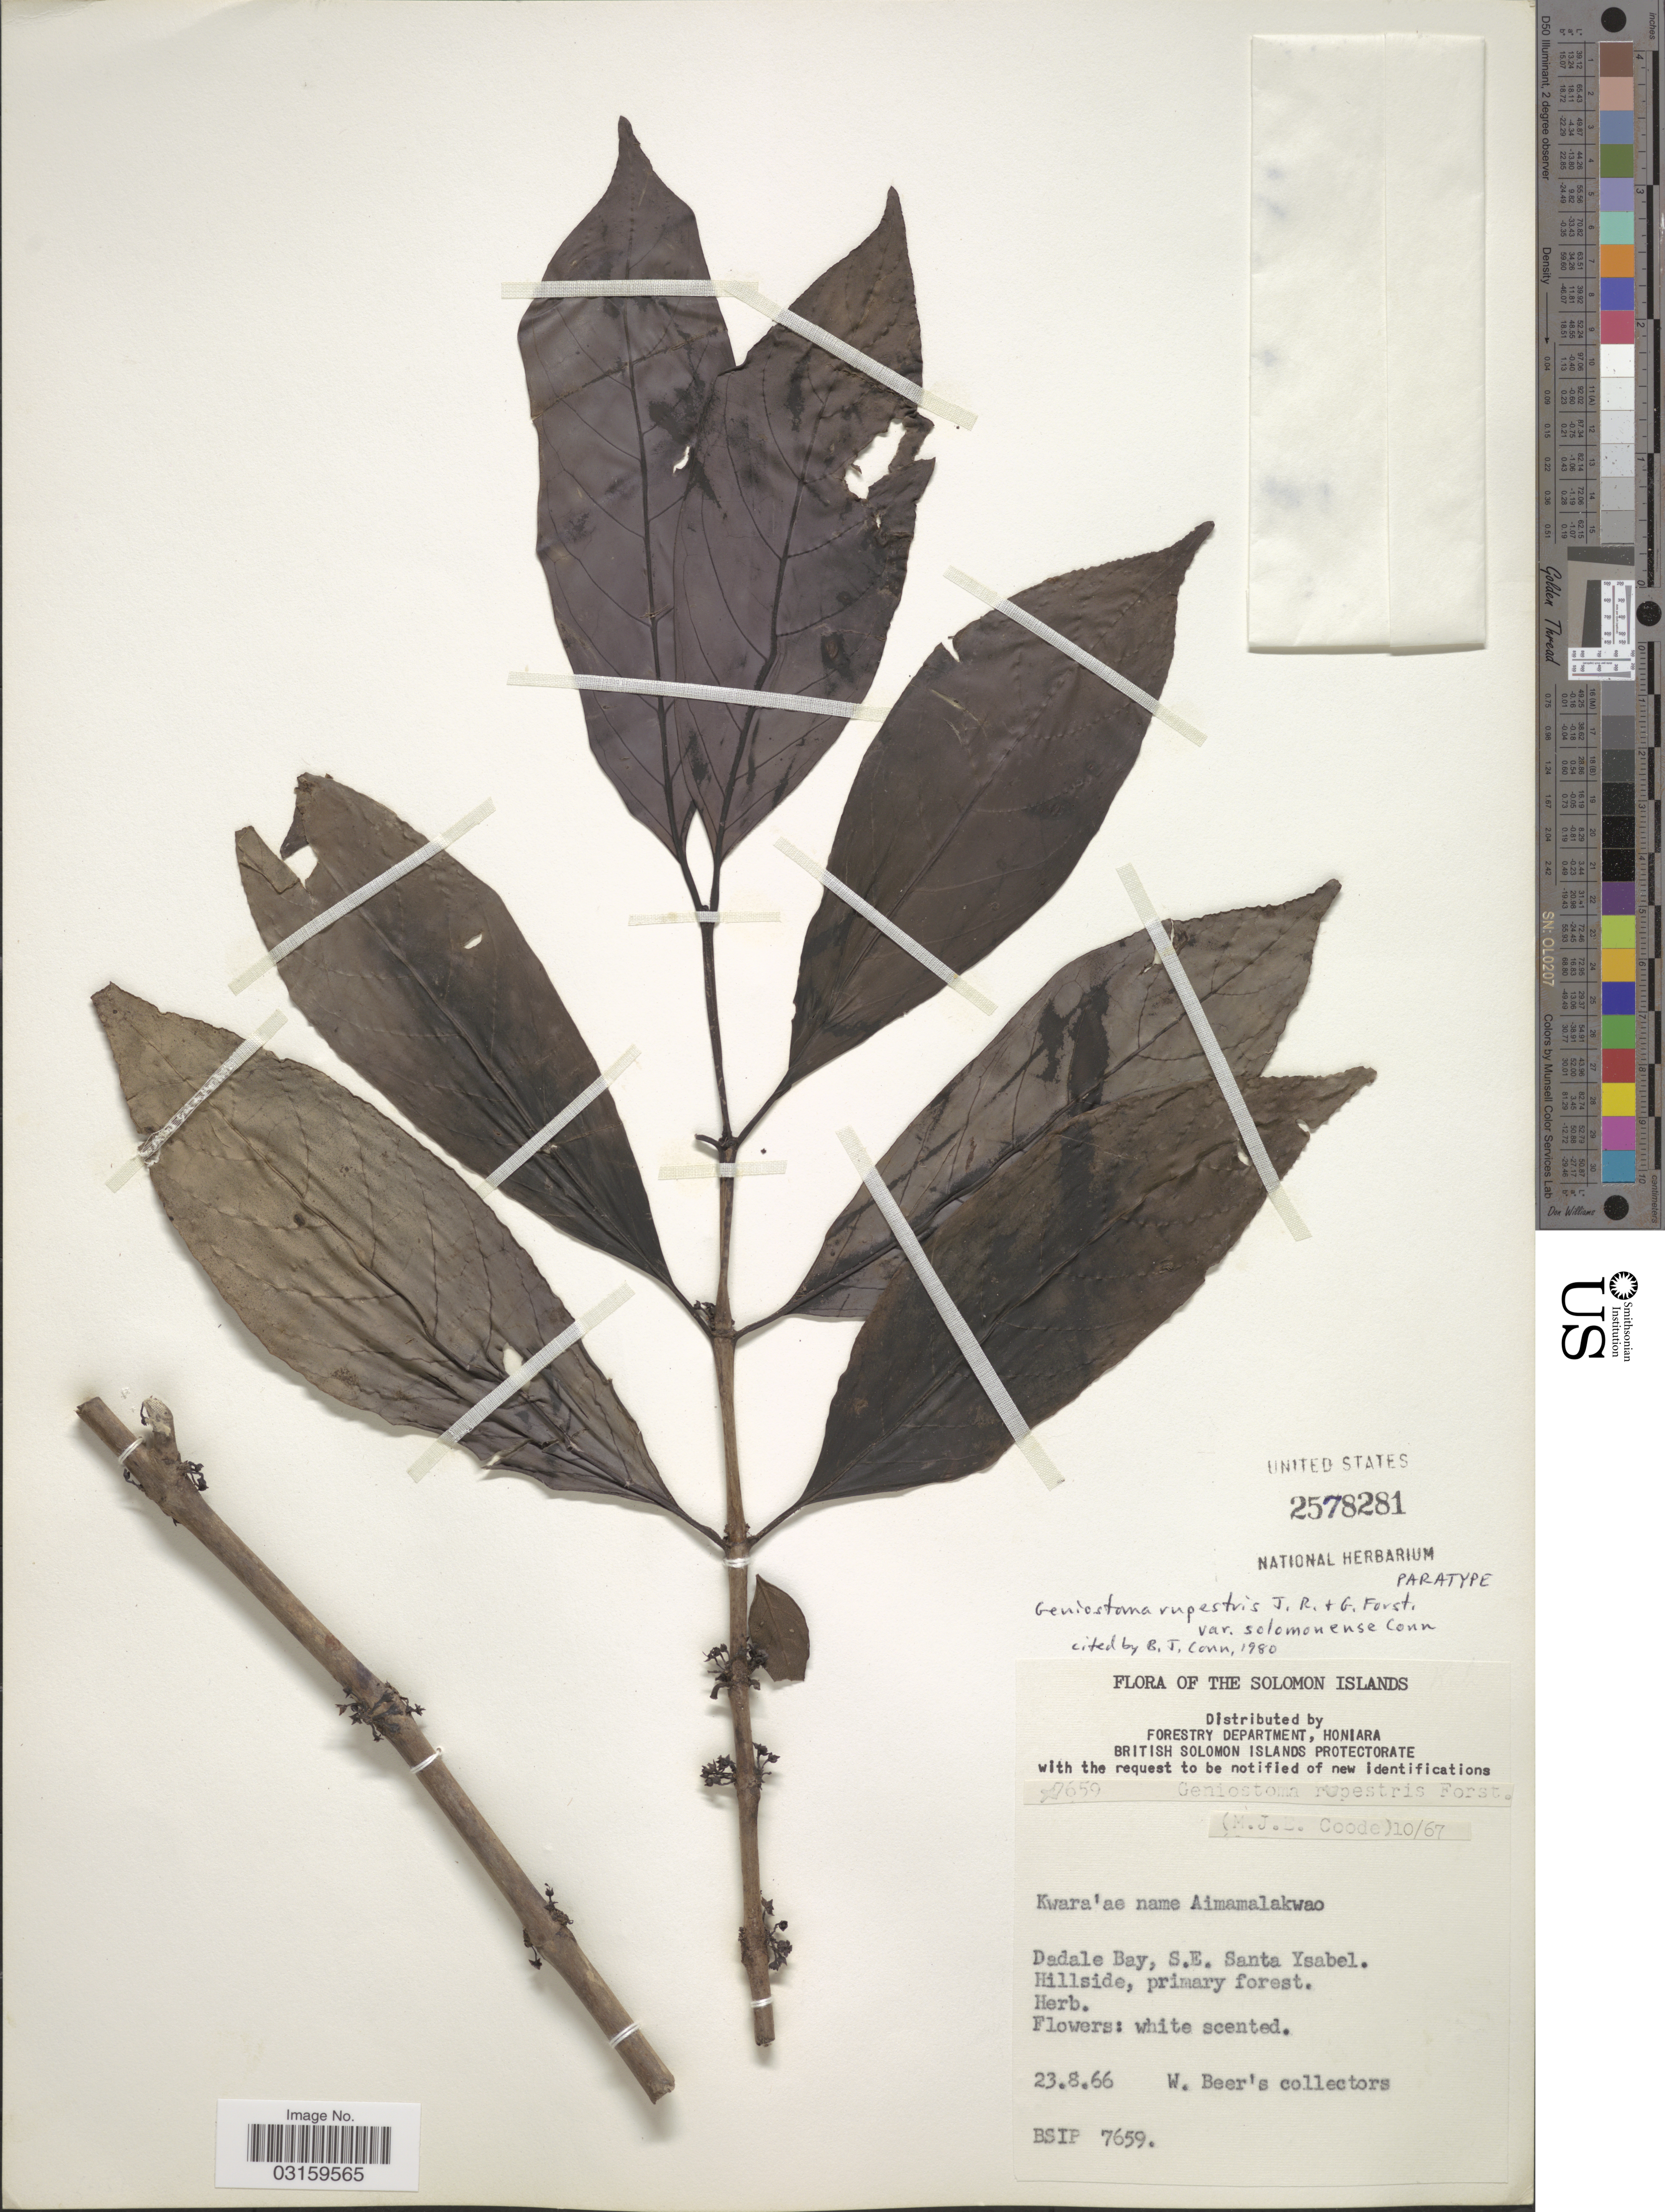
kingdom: Plantae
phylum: Tracheophyta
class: Magnoliopsida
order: Gentianales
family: Loganiaceae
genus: Geniostoma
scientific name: Geniostoma rupestre var. solomonense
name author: J.R. Forst. & G. Forst.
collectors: Beer's collectors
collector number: BSIP7659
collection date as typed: Transcribed d/m/y: 23/8/66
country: Solomon Islands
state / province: Solomon Islands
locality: Dadale Bay, S.E. Santa Ysabel.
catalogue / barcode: US 2578281